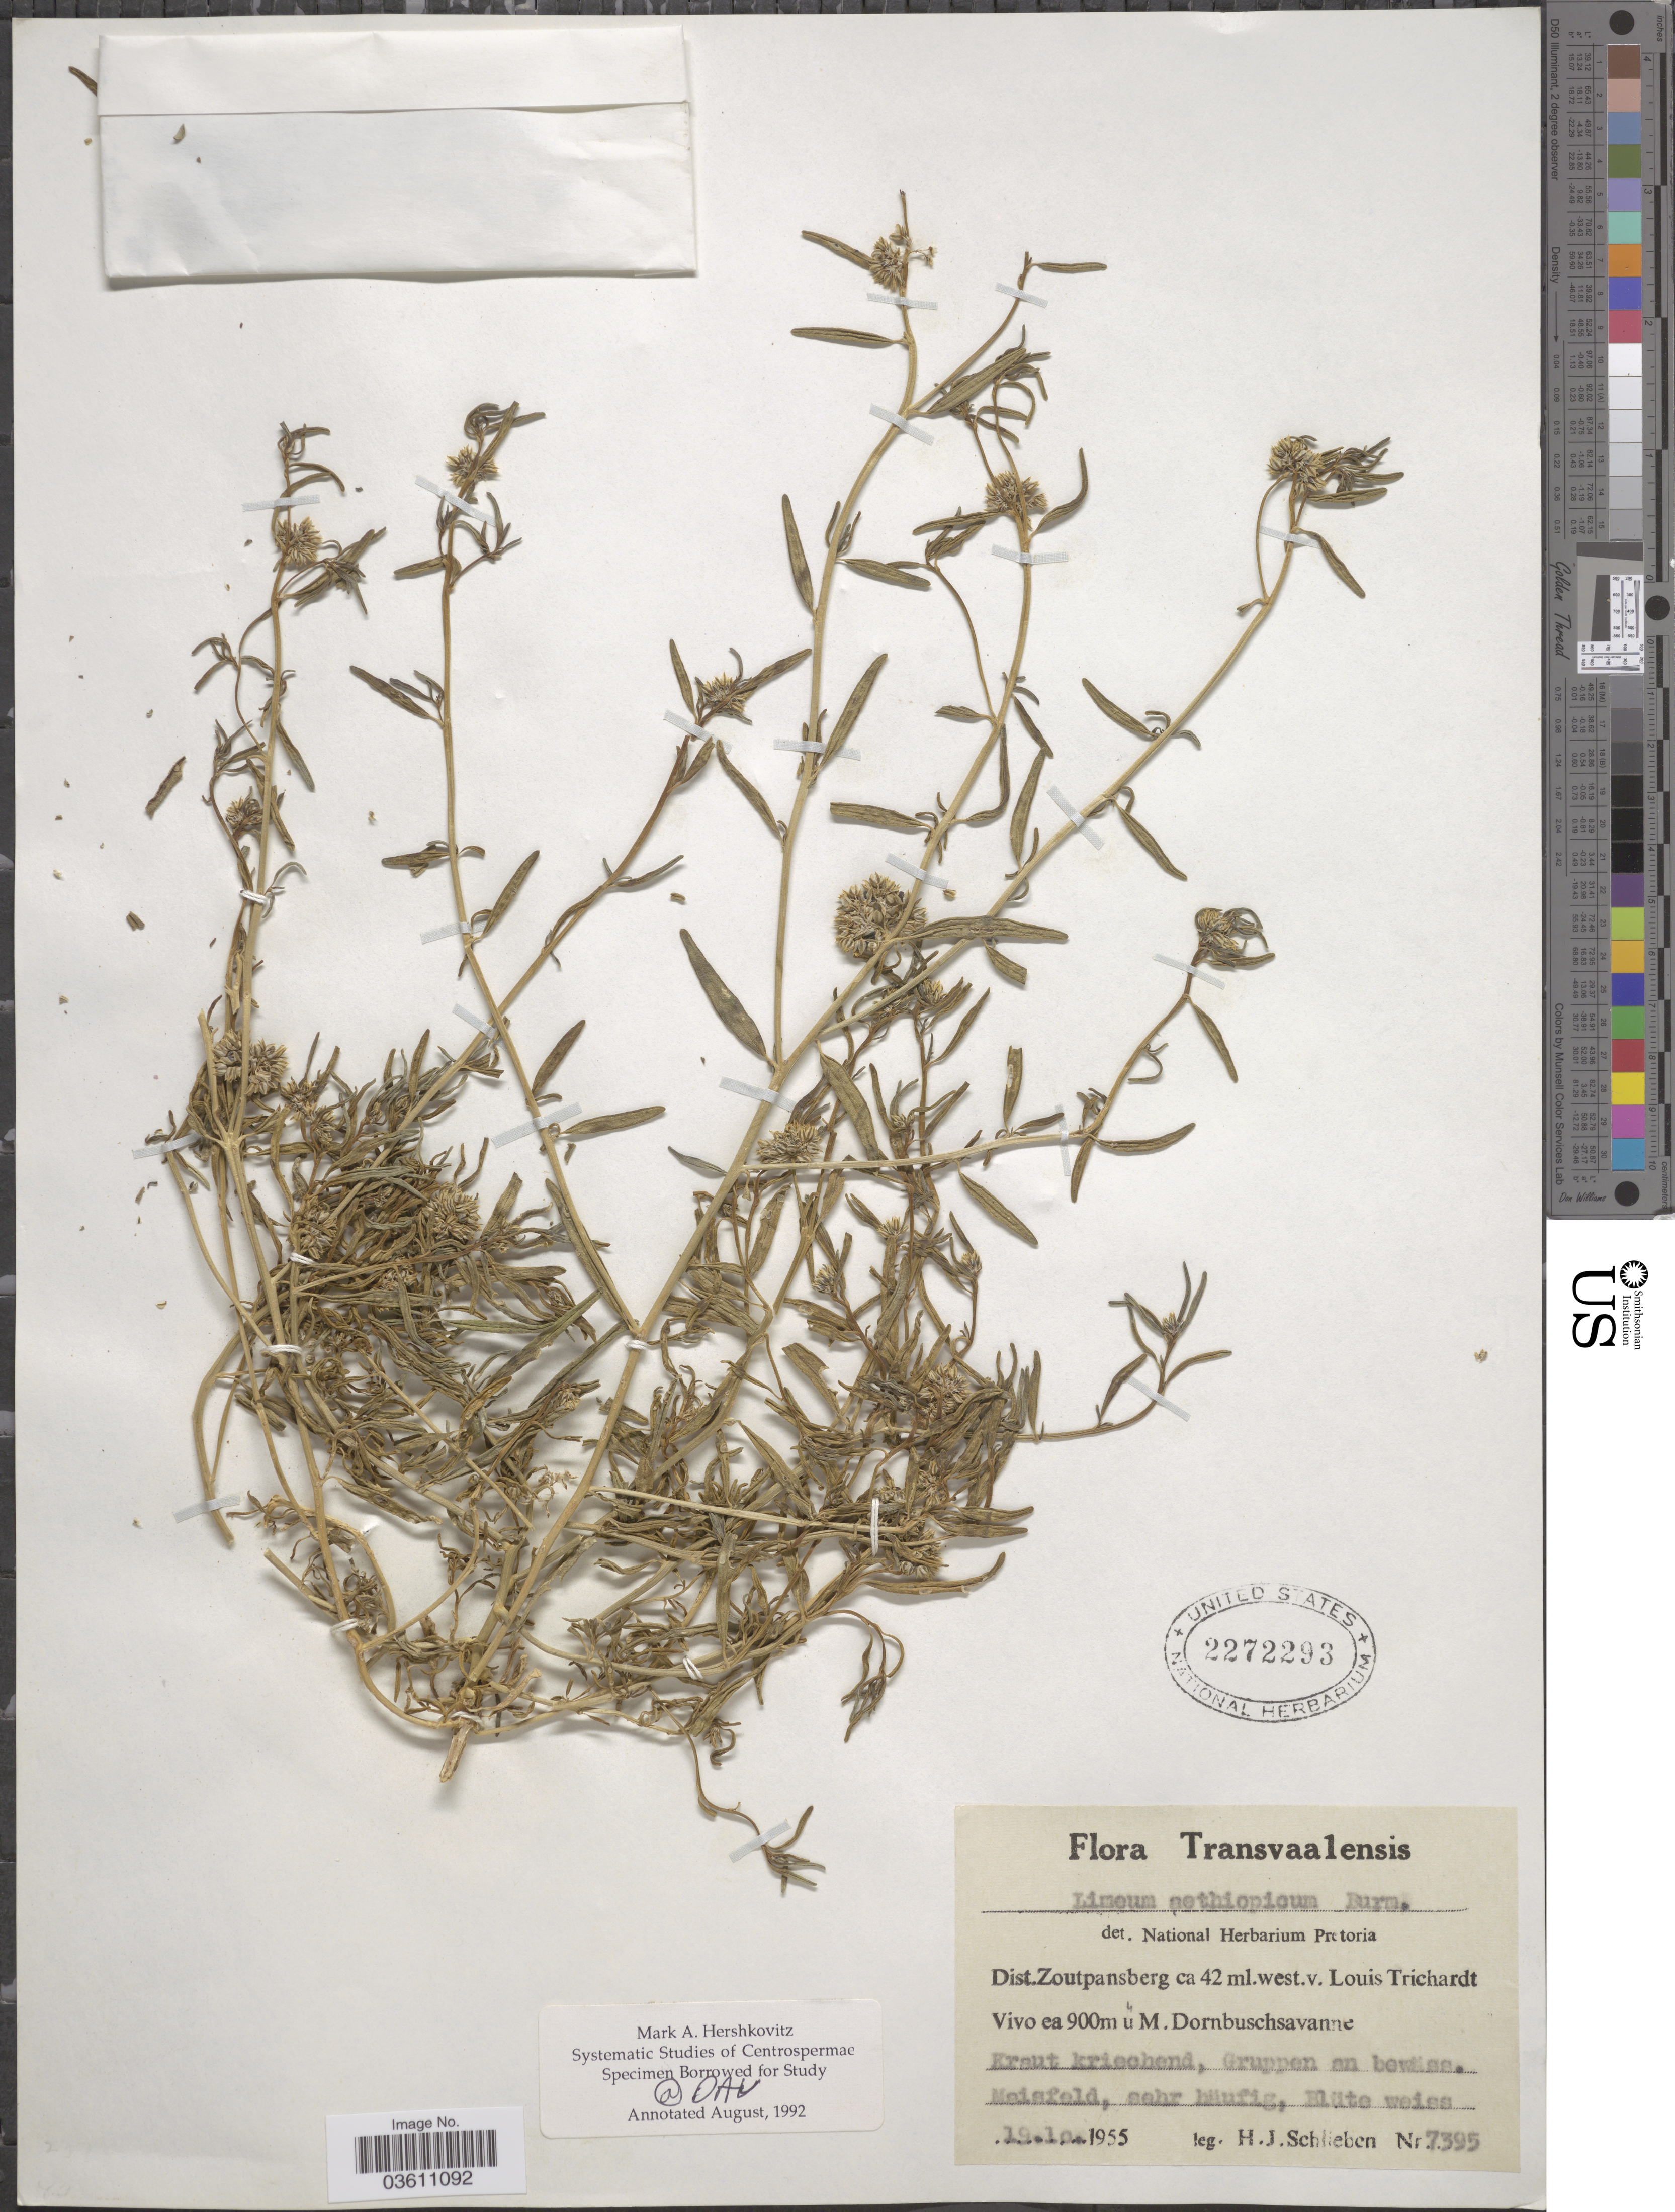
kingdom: Plantae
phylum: Tracheophyta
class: Magnoliopsida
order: Caryophyllales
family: Limeaceae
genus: Limeum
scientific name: Limeum aethiopicum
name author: Burm. f.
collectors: H. J. Schlieben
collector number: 7395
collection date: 1955-10-19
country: South Africa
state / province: Limpopo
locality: Transvaalensis. Dist. Zoutpansberg ca 42 ml. west.v. Louis Trichardt Vivo. Dornbuschsavanne [unsure placement].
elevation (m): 900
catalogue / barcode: US 2272293